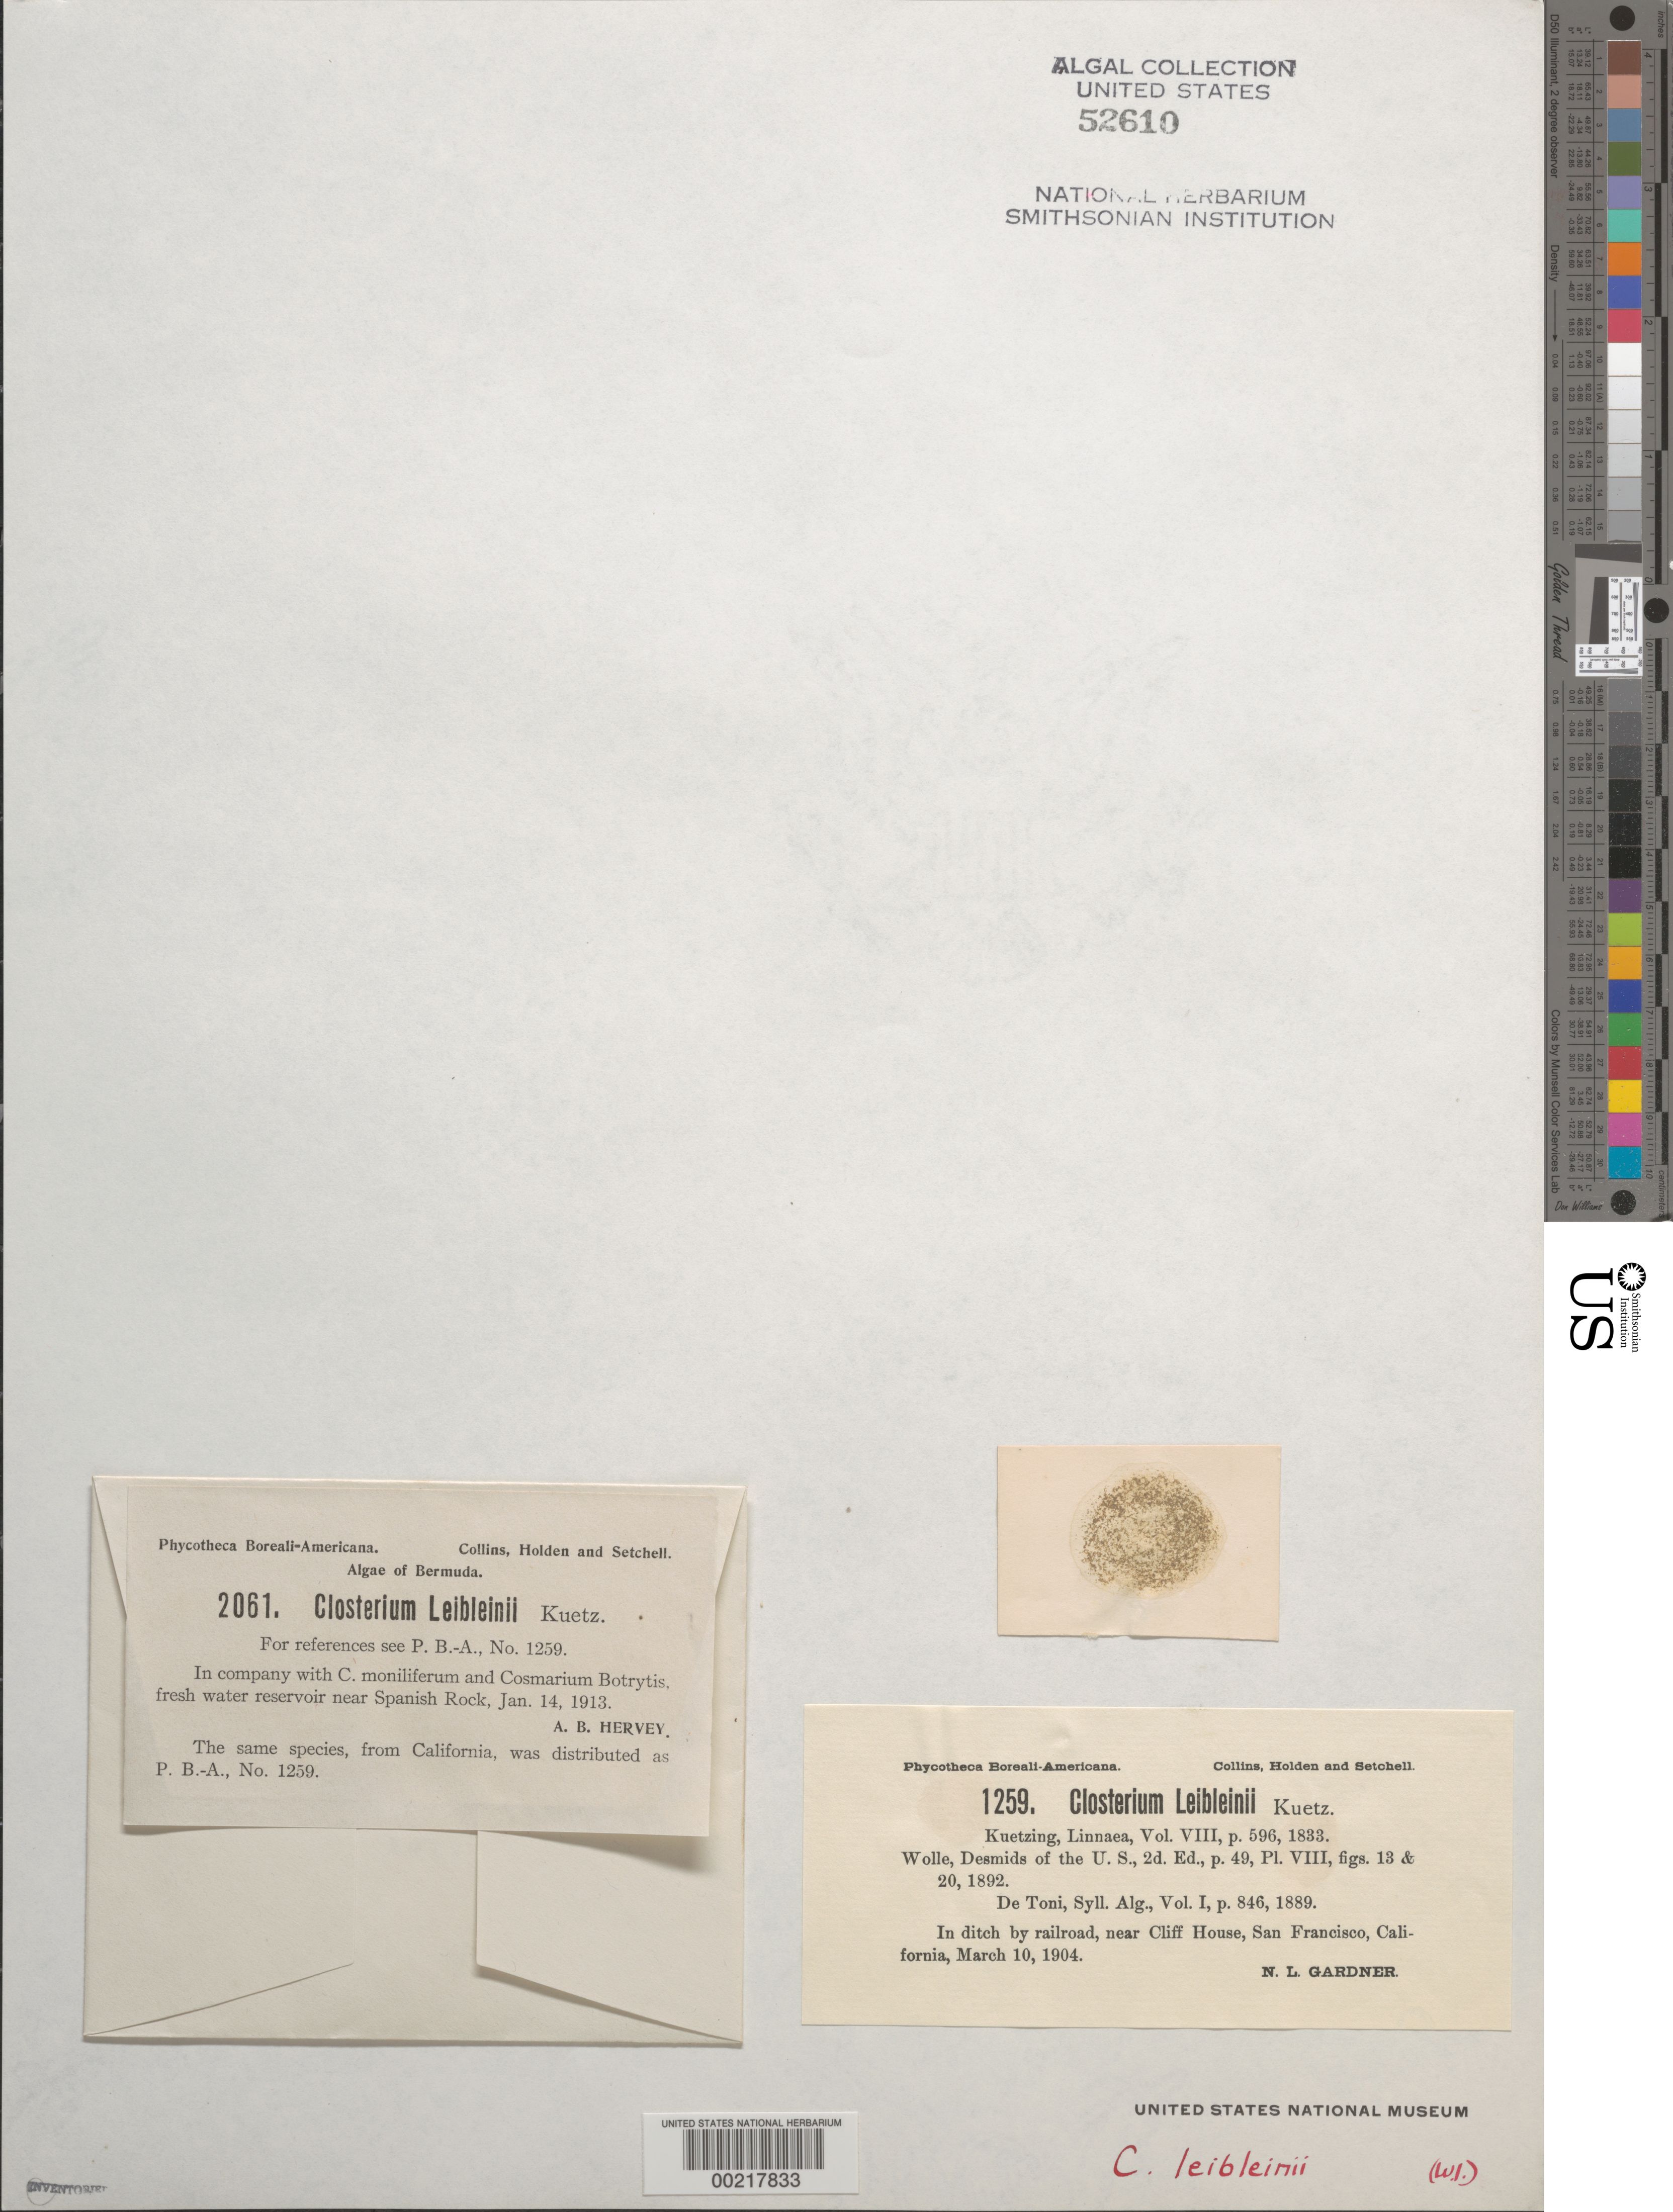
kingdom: Plantae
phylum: Charophyta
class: Zygnematophyceae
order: Zygnematales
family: Closteriaceae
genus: Closterium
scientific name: Closterium leibleinii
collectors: A. B. Hervey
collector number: PB-A 2061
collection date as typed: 14 Jan 1913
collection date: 1913-01-14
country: Bermuda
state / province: Pembroke Parish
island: Bermuda Island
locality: Near Spanish Point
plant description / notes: Collins, Holden & Setchell, Phycotheca Boreali-Americana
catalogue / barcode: US 52610